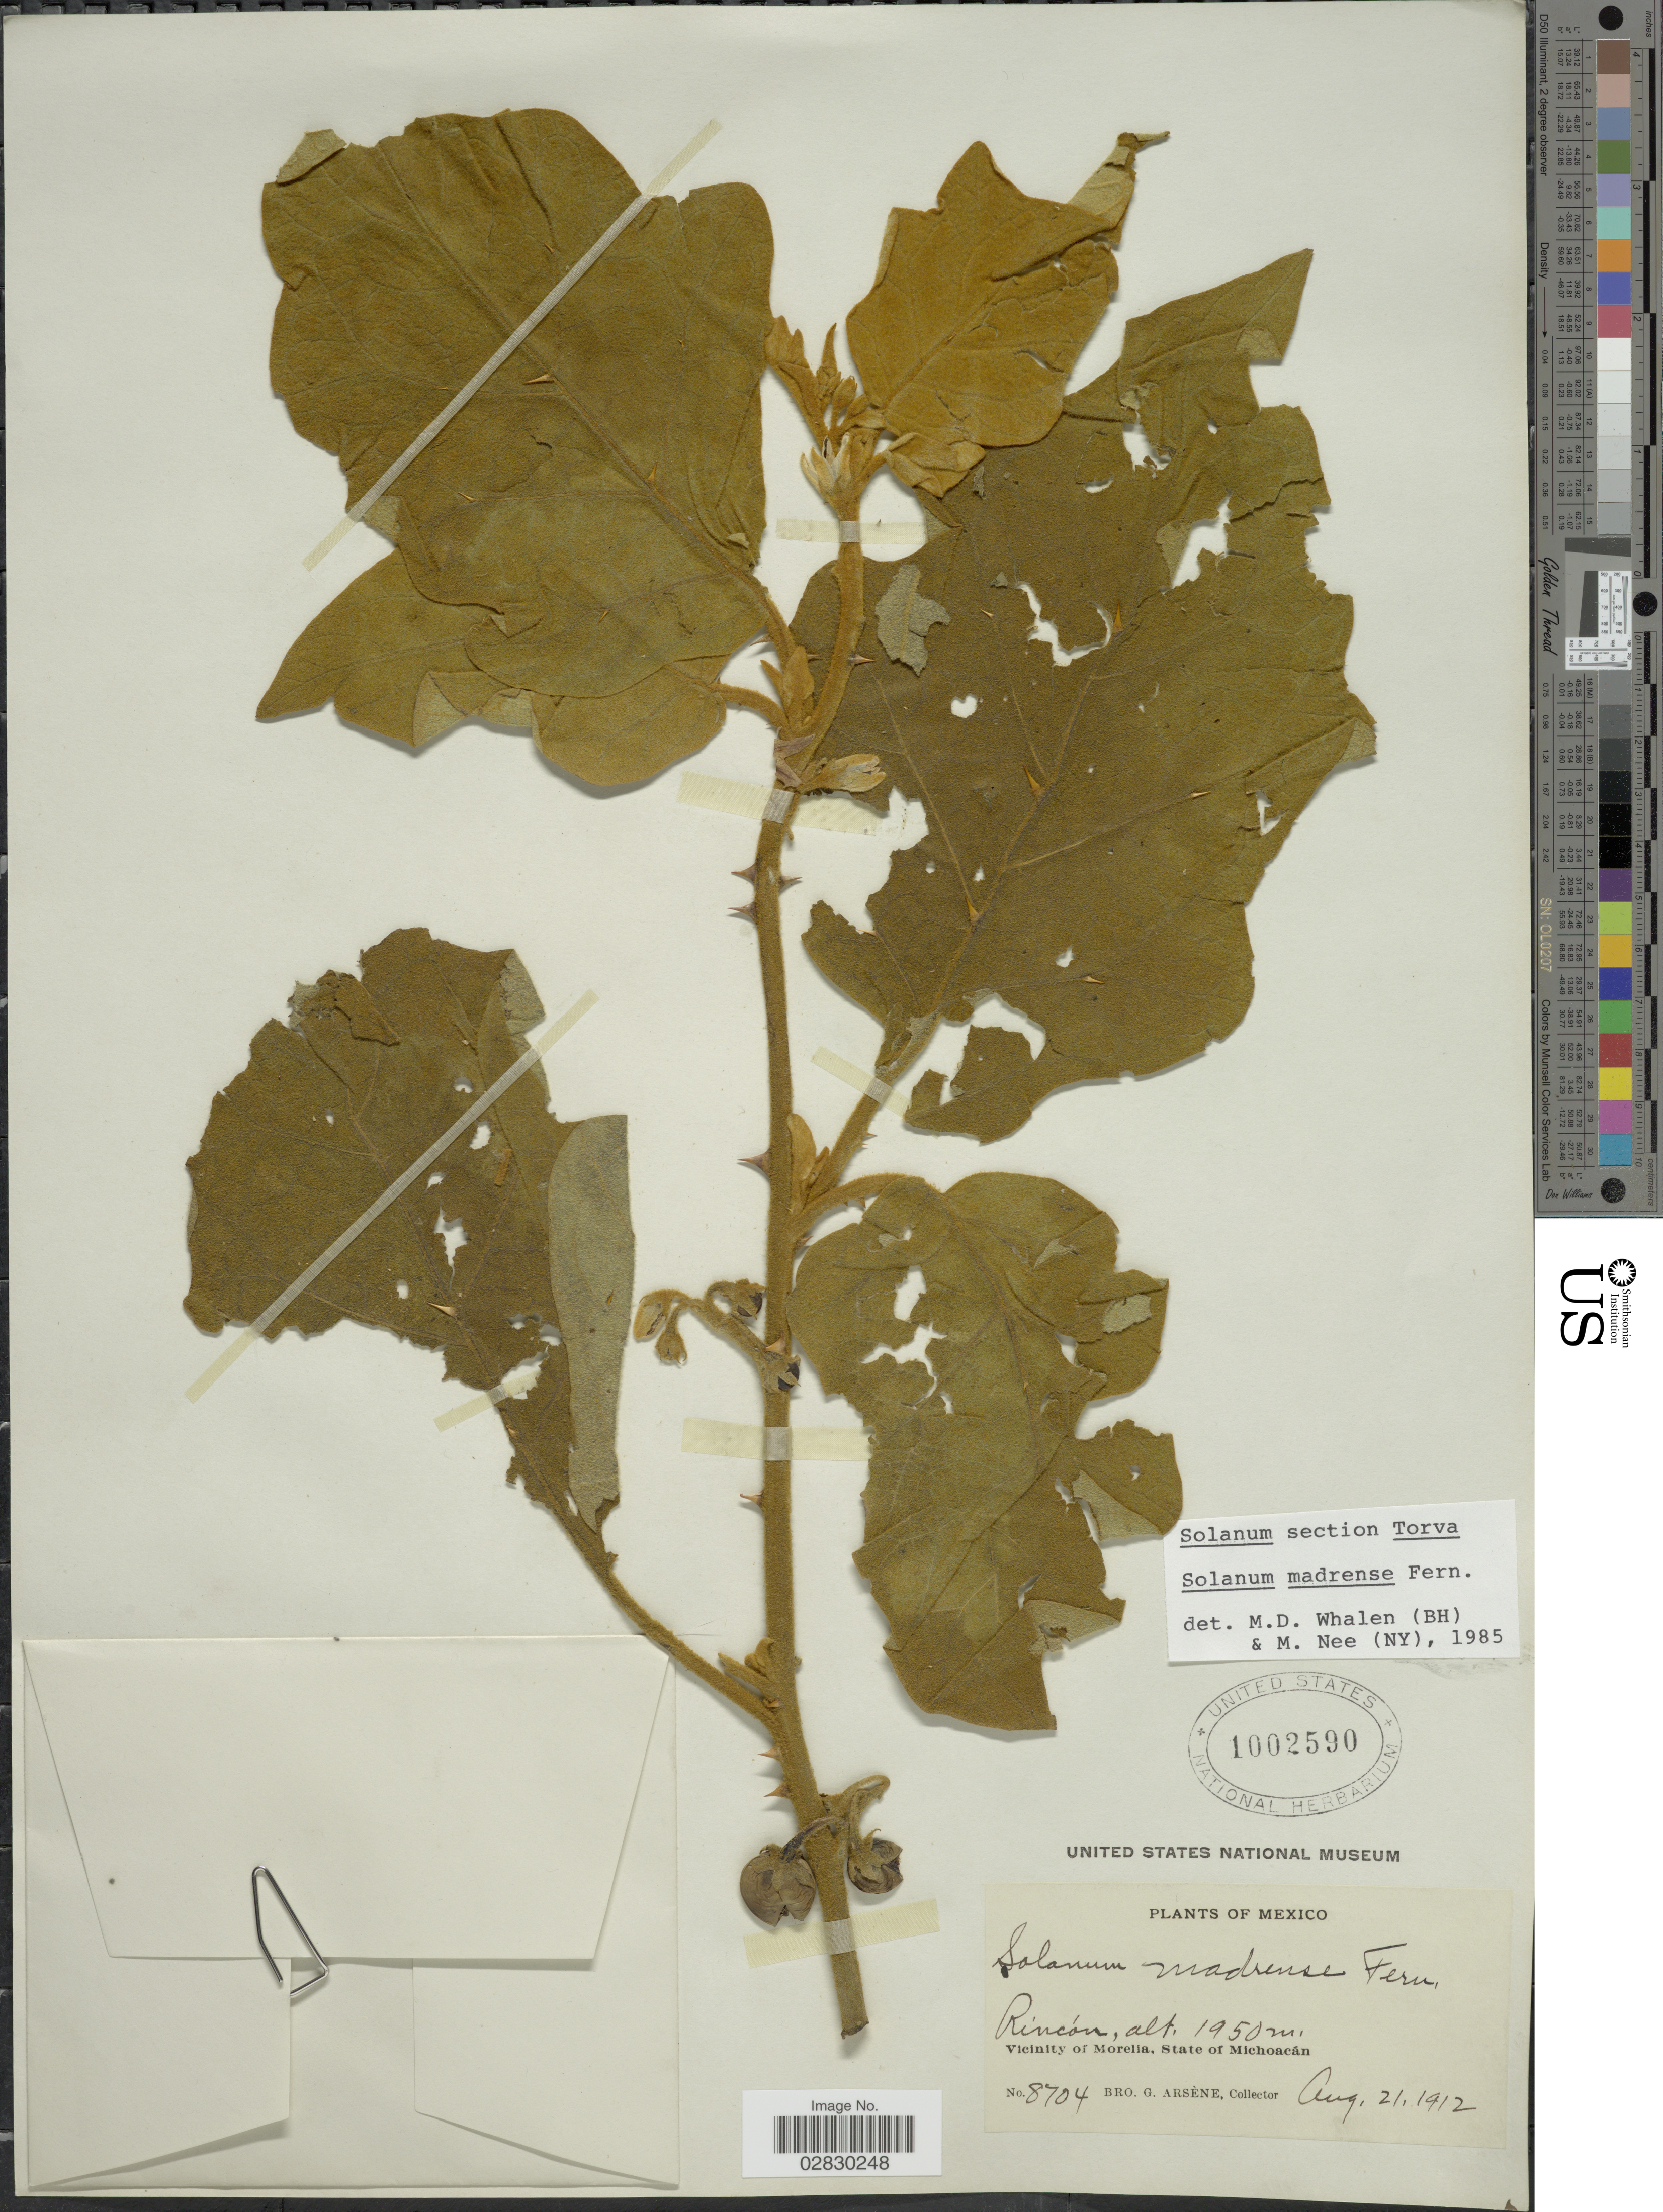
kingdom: Plantae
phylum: Tracheophyta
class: Magnoliopsida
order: Solanales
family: Solanaceae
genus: Solanum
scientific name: Solanum madrense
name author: Fernald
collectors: Bro. G. Arsène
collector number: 8704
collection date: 1912-08-21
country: Mexico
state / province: Michoacán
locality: Rincón, Vicinity of Morelia.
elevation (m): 1950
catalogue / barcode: US 1002590